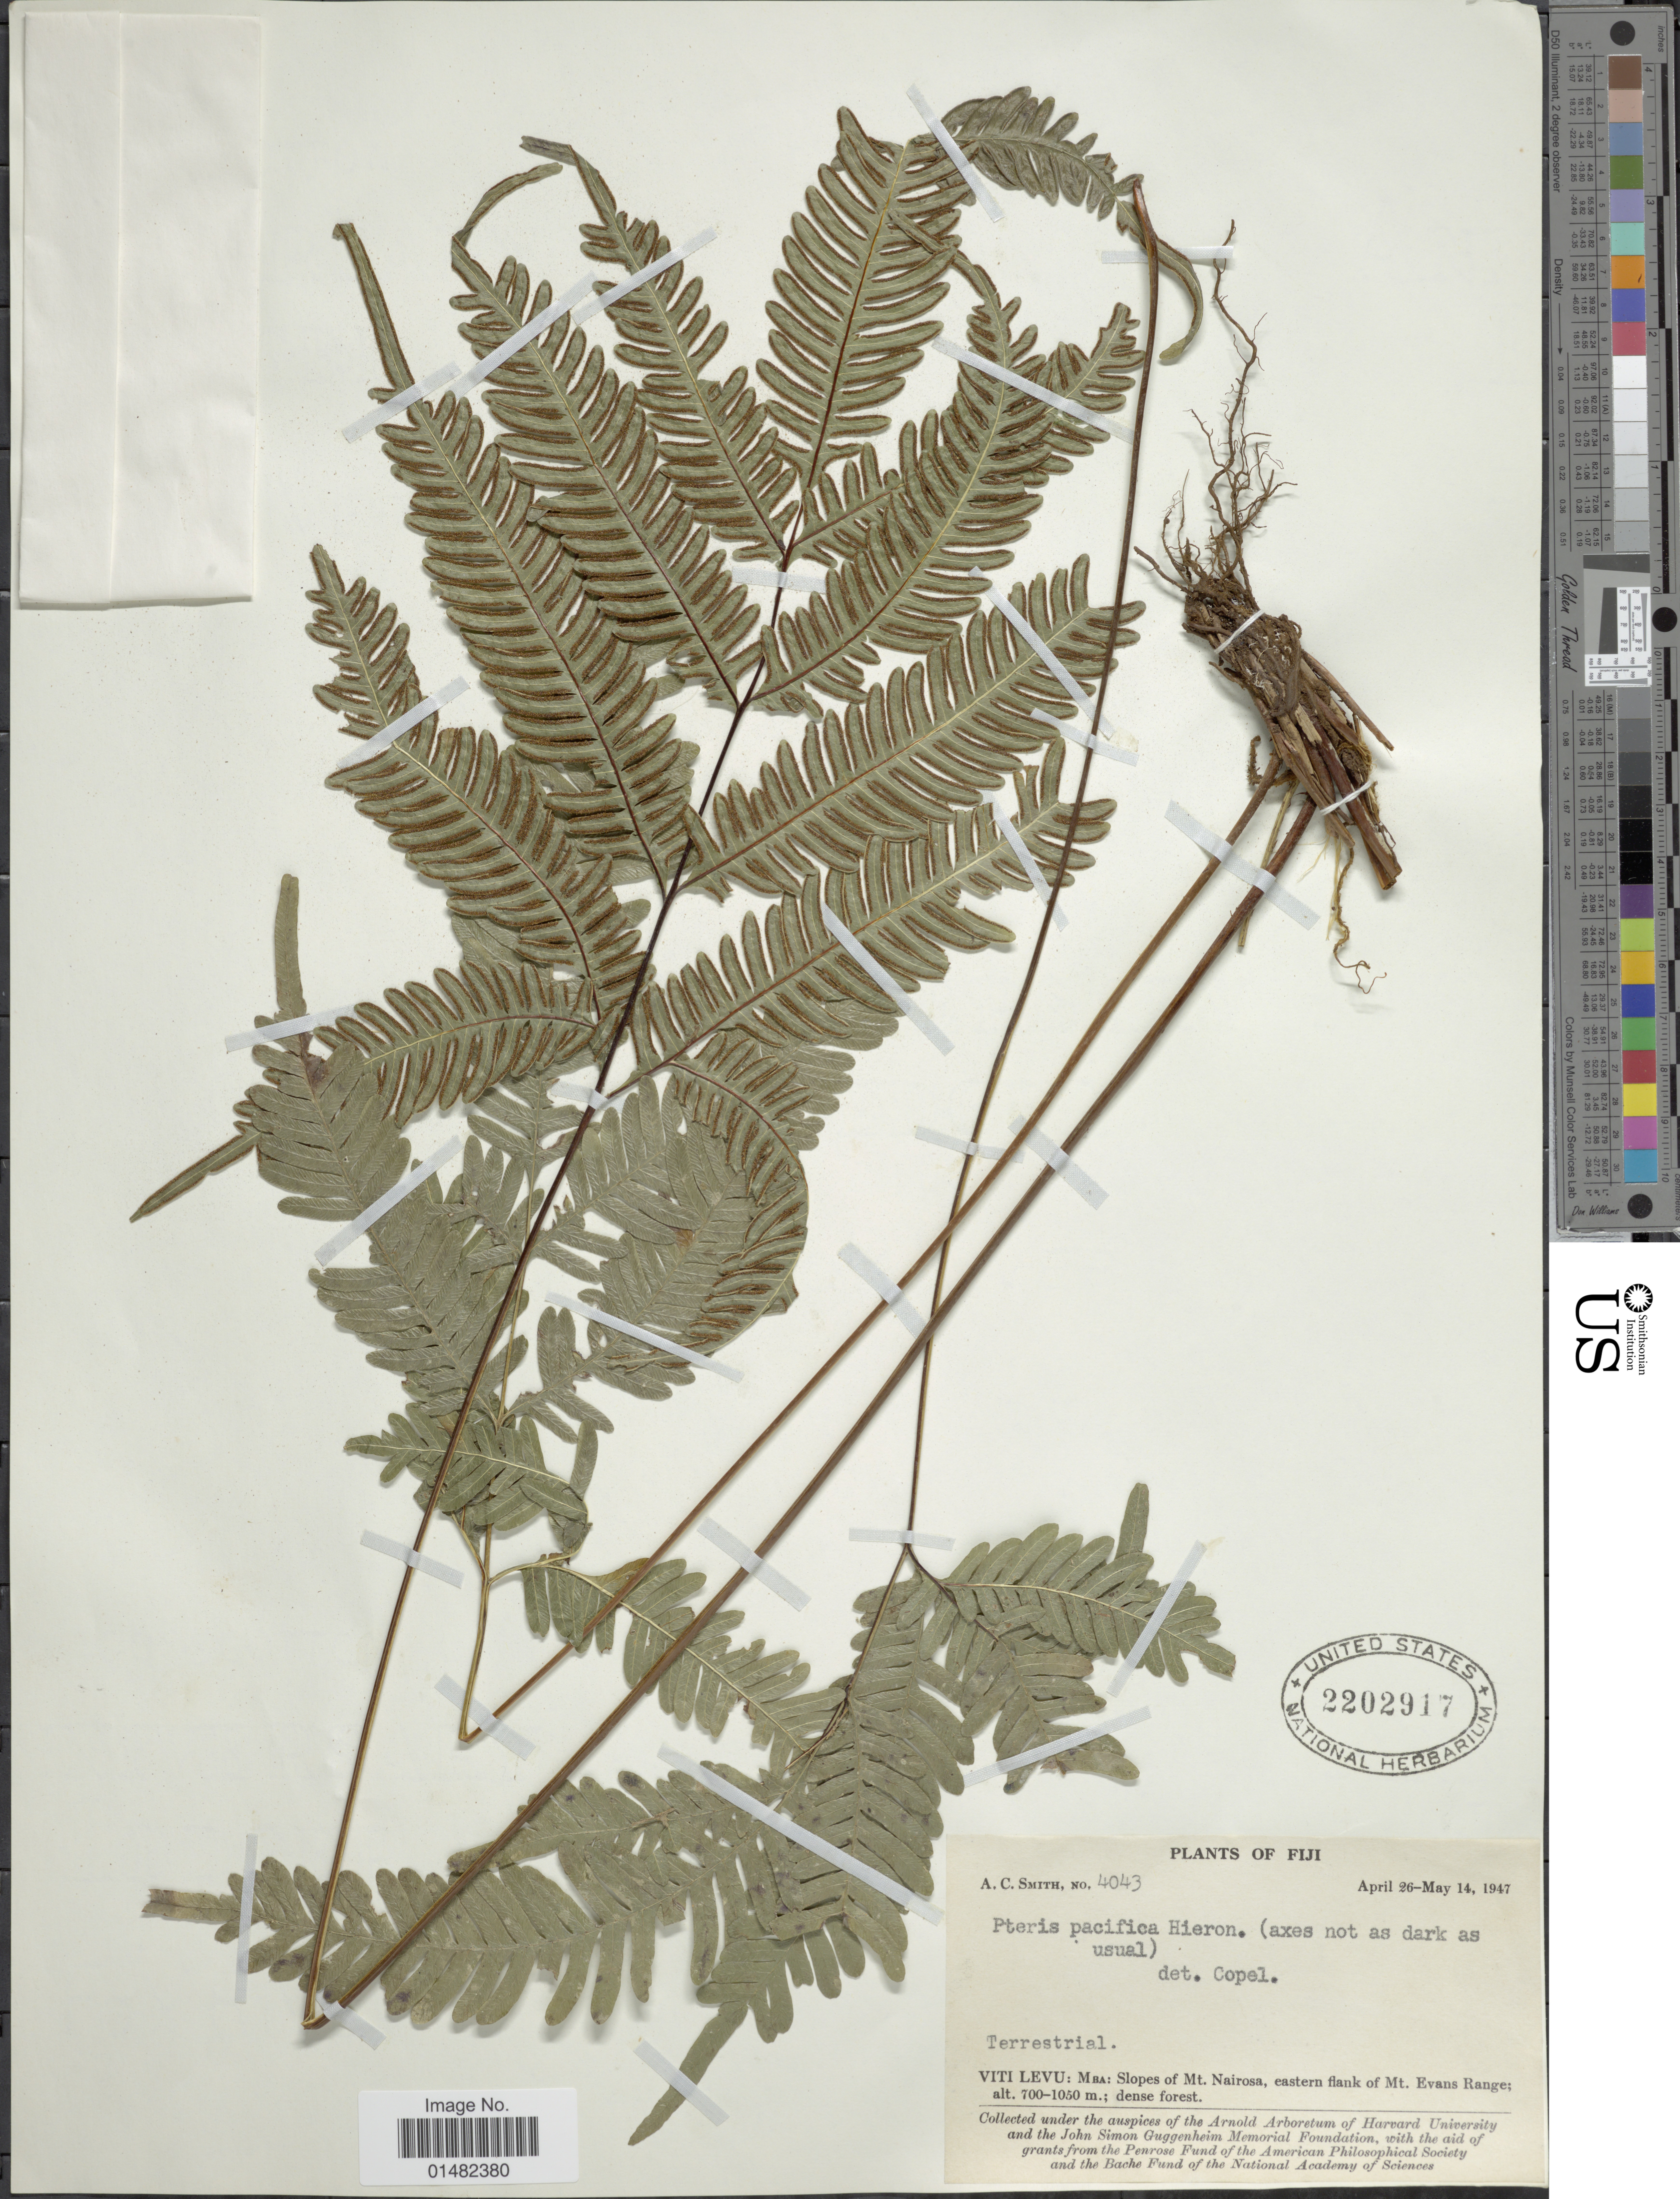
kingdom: Plantae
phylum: Tracheophyta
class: Polypodiopsida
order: Polypodiales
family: Pteridaceae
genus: Pteris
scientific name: Pteris pacifica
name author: Hieron.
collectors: A. C. Smith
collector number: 4043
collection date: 1947-04-26/1947-05-14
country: Fiji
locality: Viti Levu: Mba: Slopes of Mt. Nairosa, eastern flank of Mt. Evans Range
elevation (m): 700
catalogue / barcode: US 2202917